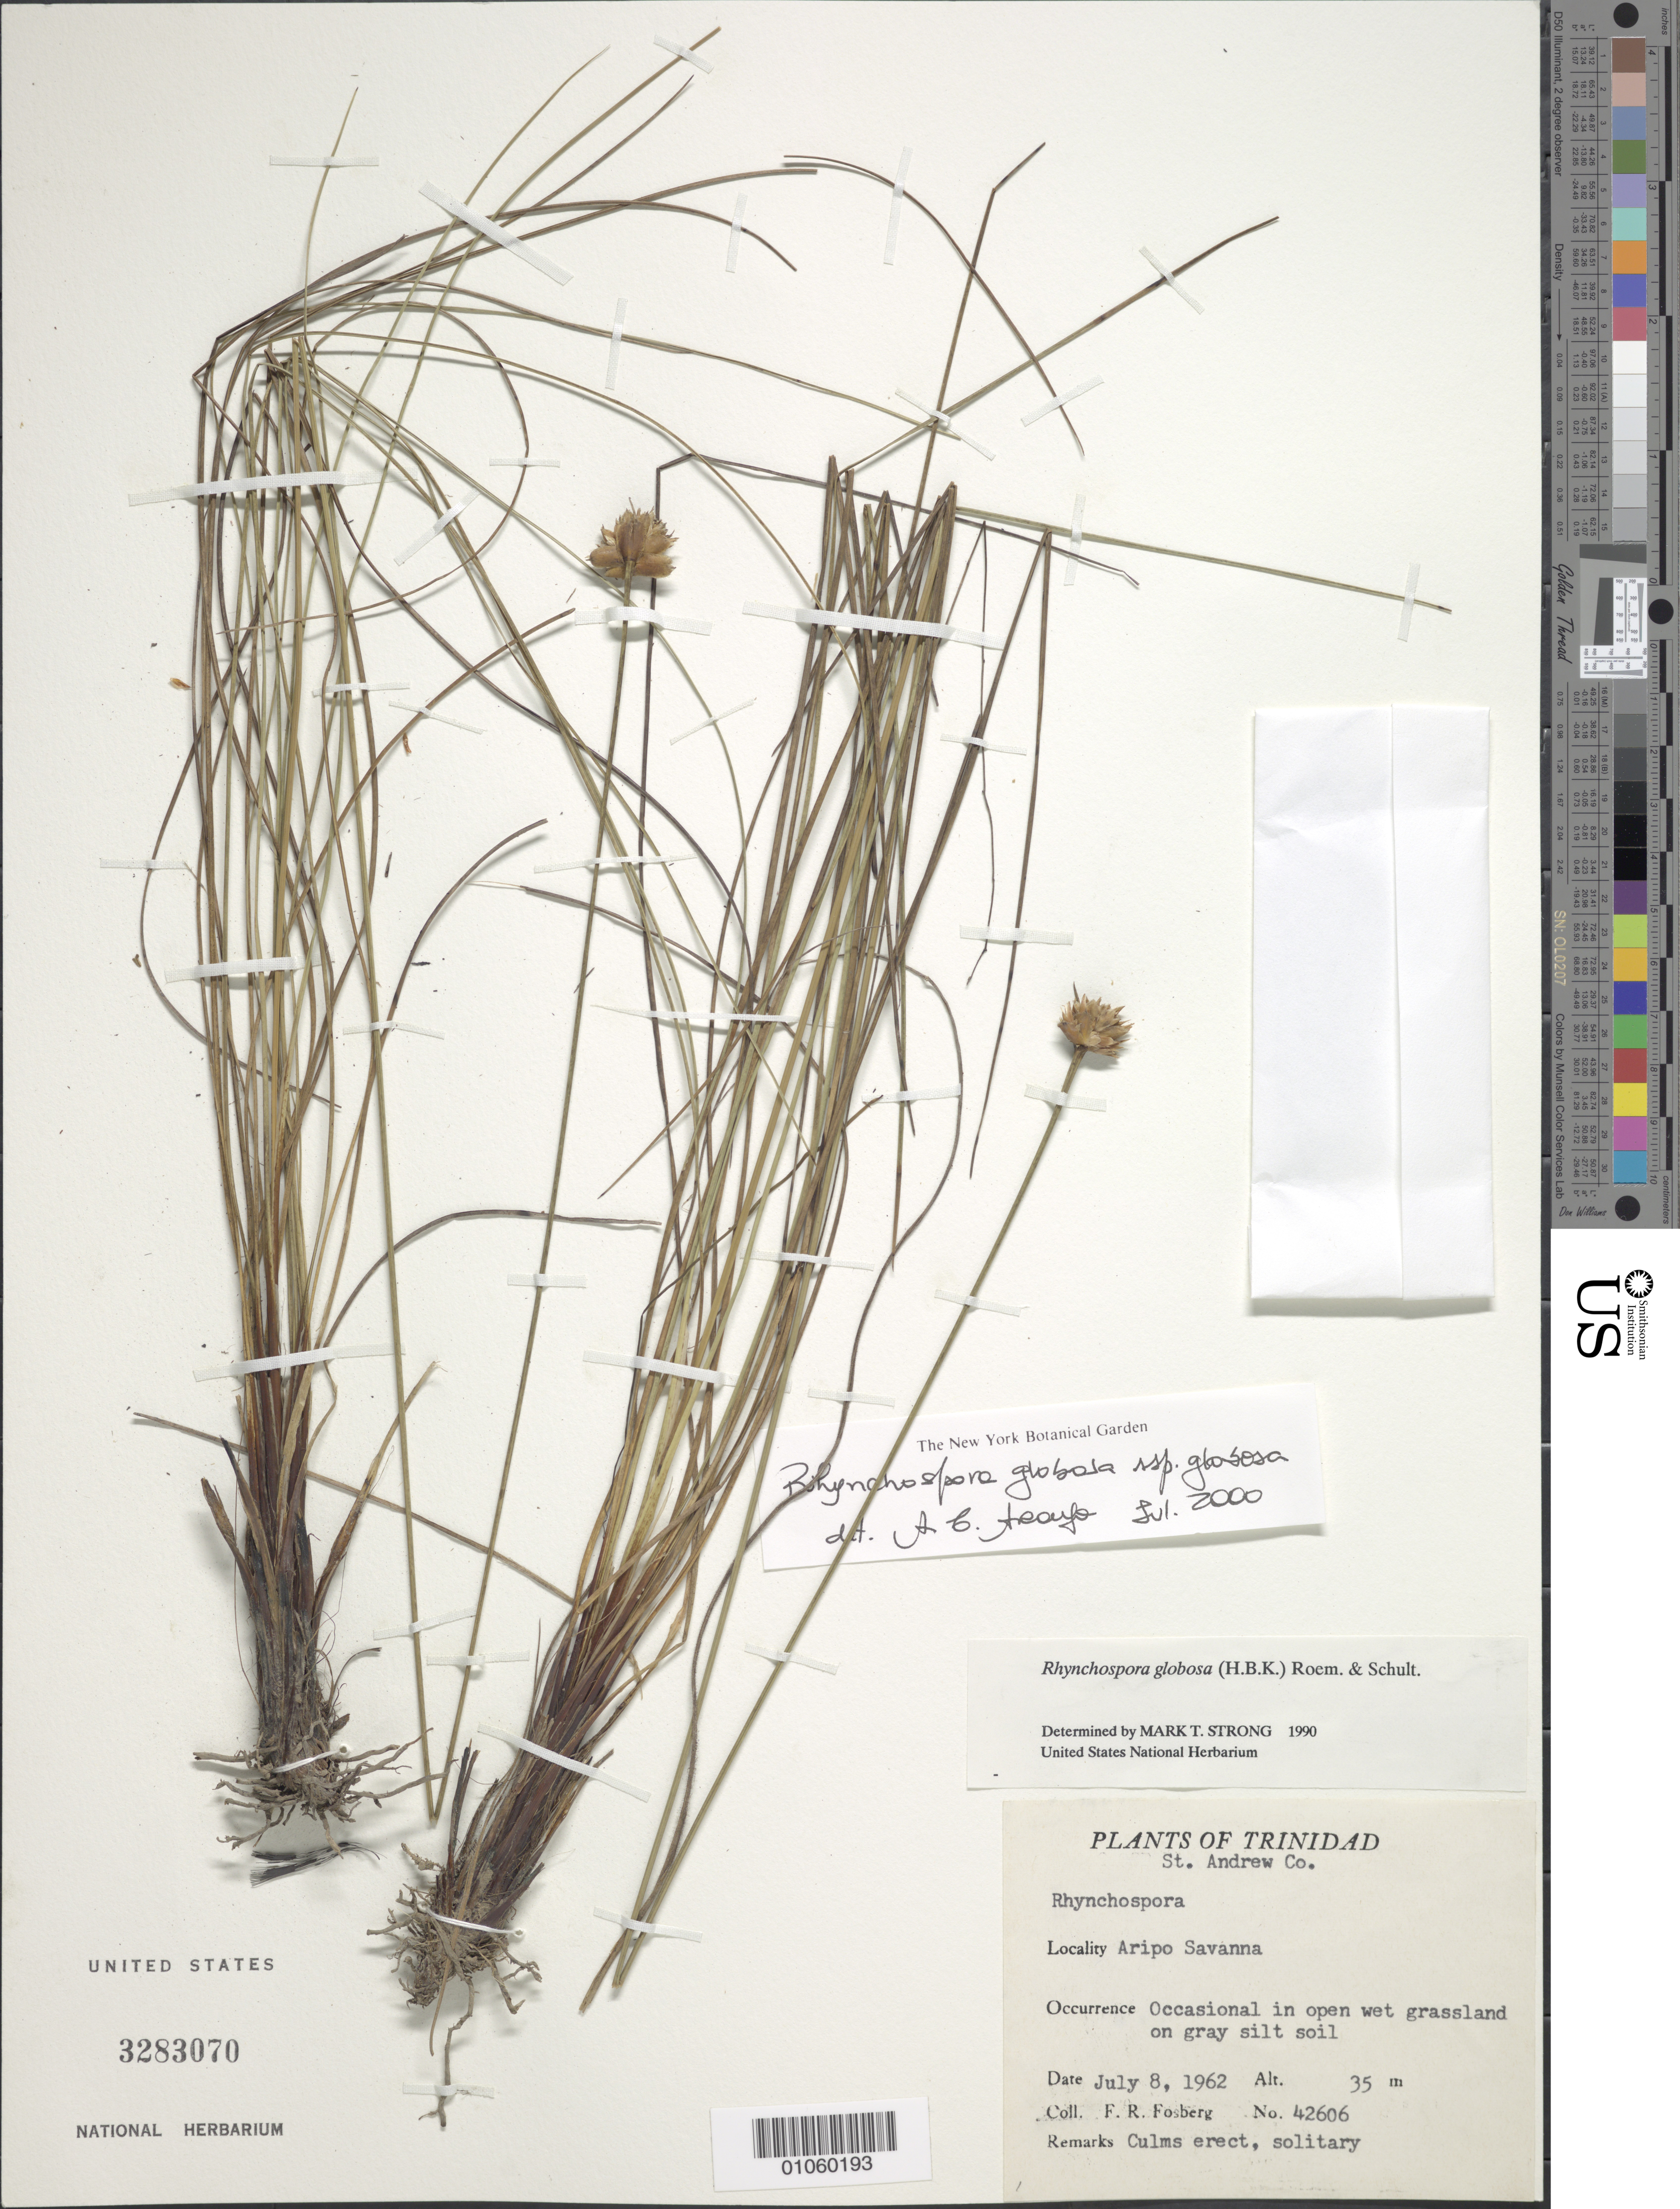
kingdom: Plantae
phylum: Tracheophyta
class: Liliopsida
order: Poales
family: Cyperaceae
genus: Rhynchospora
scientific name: Rhynchospora globosa var. globosa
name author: (Kunth) Roem. & Schult.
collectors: F. R. Fosberg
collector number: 42606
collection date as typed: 08 Jul 1962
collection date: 1962-07-08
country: Trinidad and Tobago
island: Trinidad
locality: Aripo Savanna, St. Andrew Co.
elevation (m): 35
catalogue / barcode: US 3283070